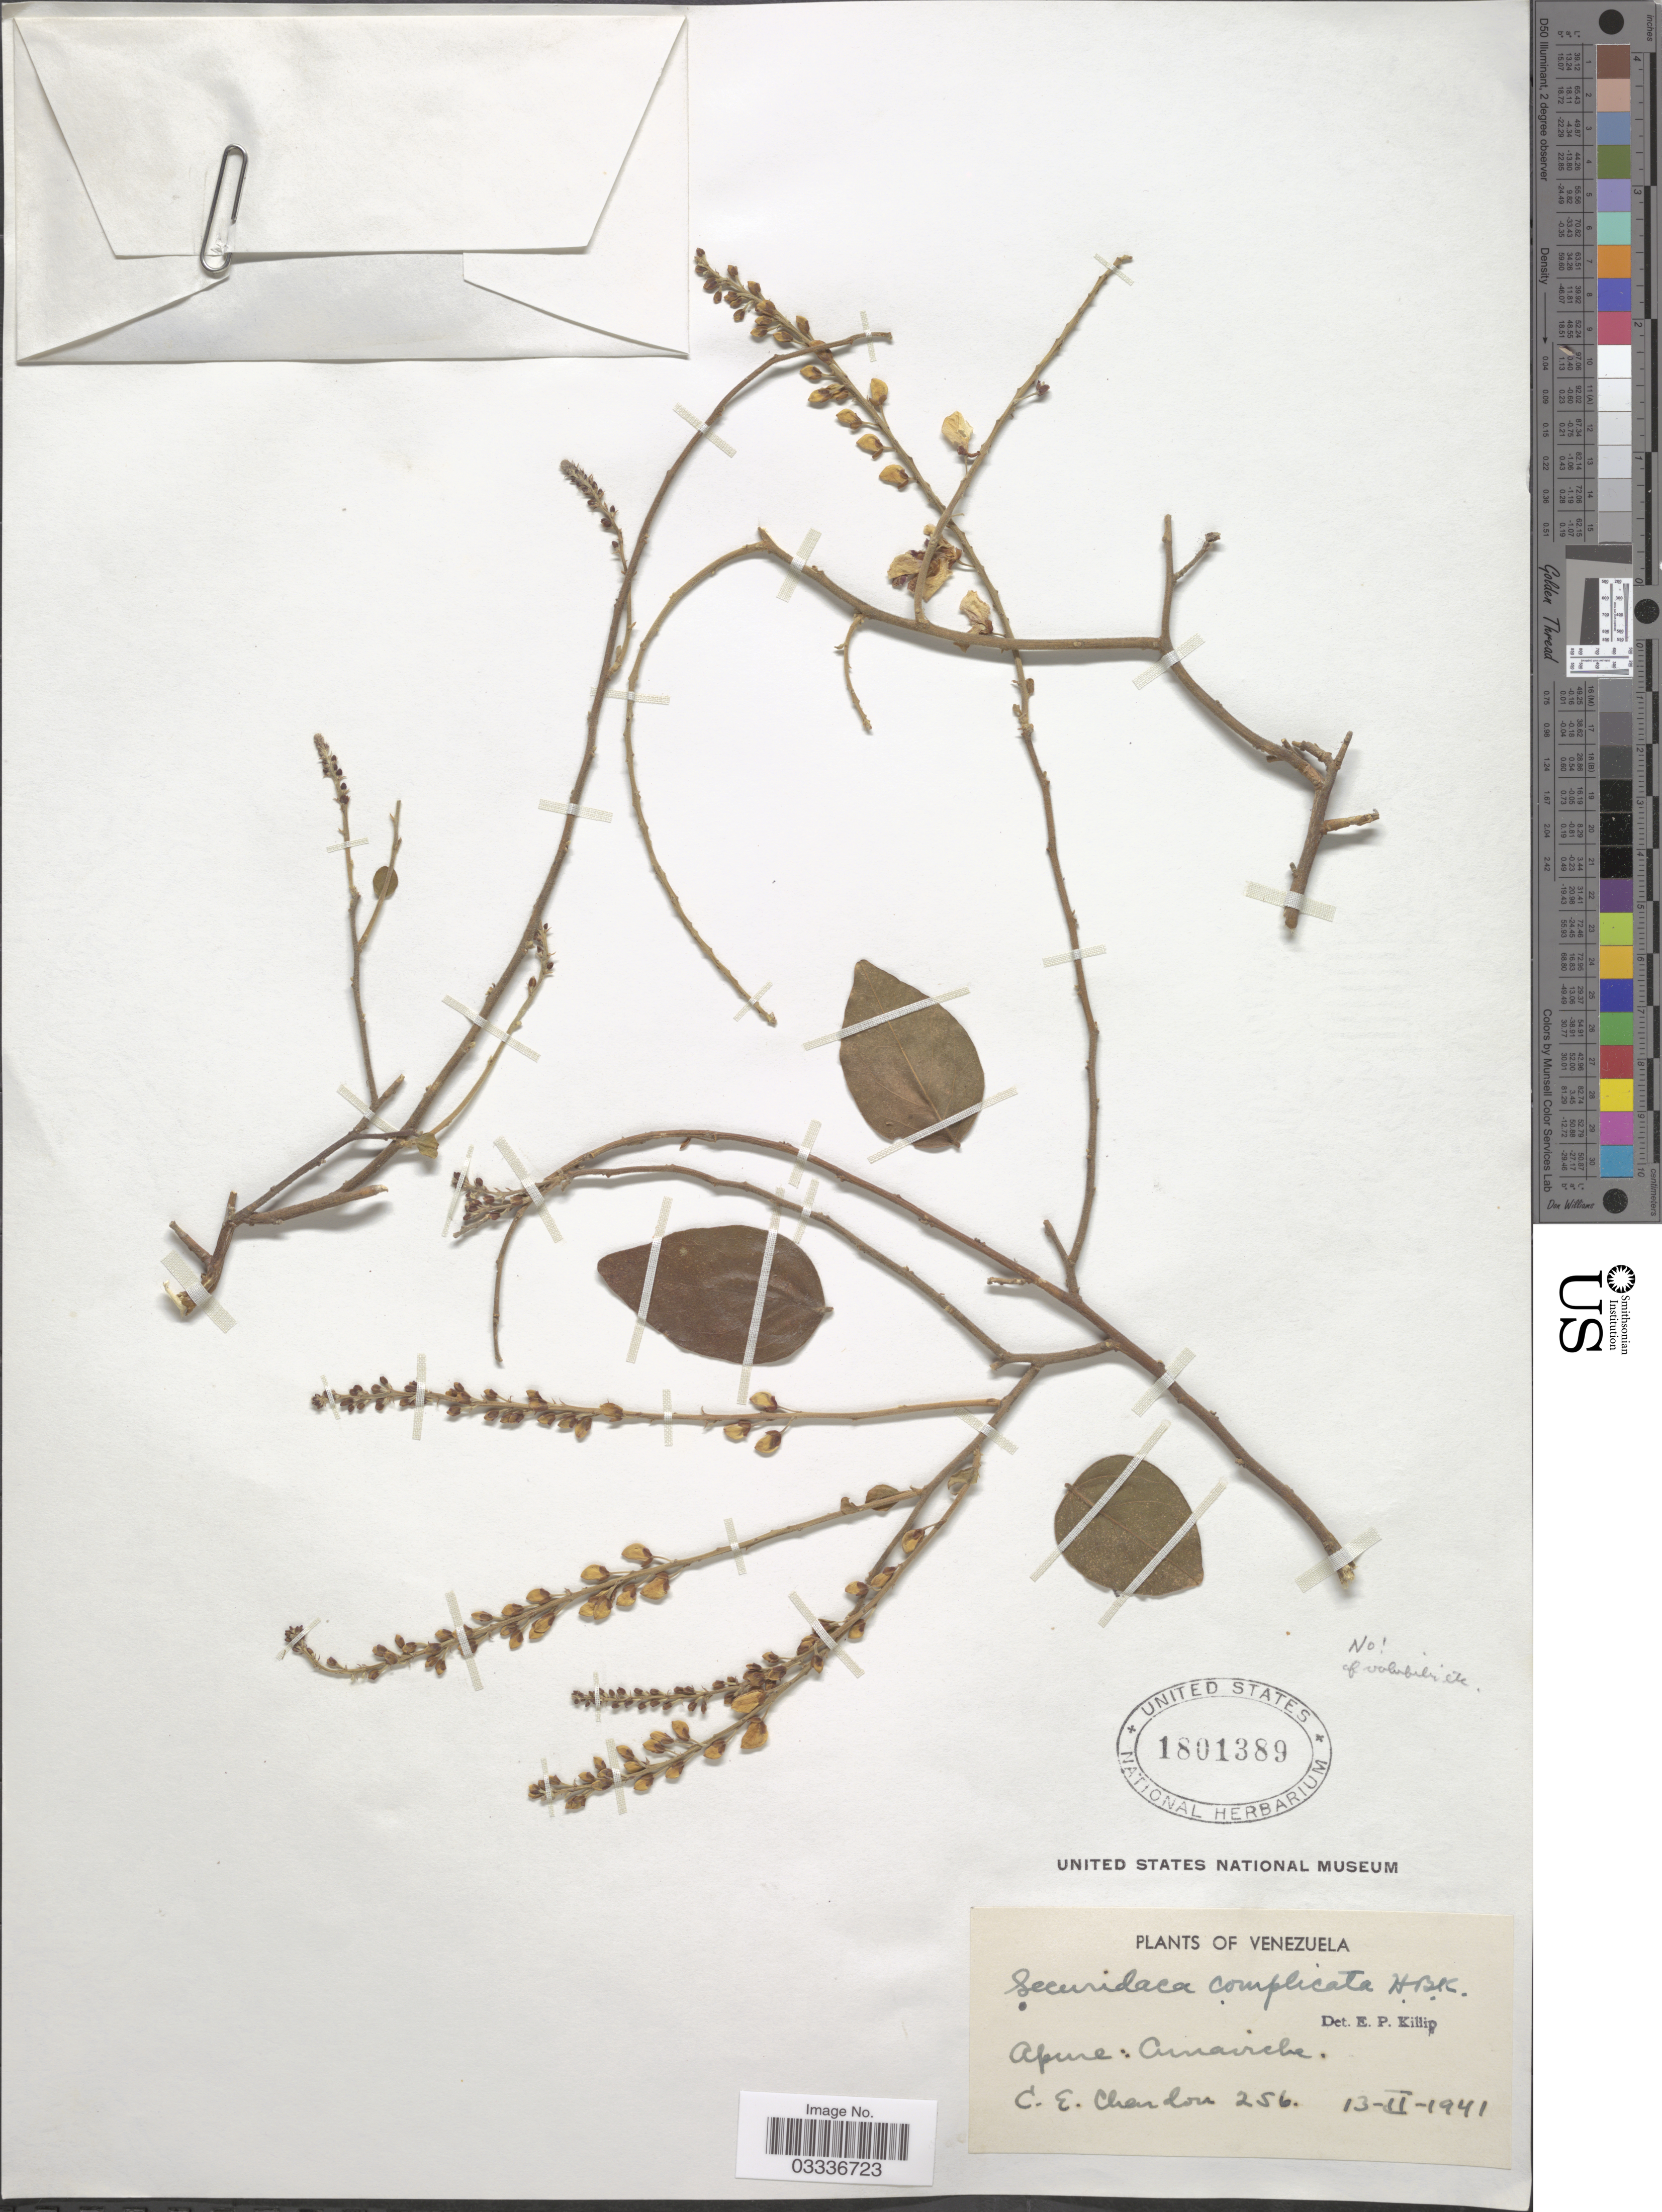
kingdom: Plantae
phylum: Tracheophyta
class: Magnoliopsida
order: Fabales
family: Polygalaceae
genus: Securidaca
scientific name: Securidaca sp.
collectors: C. E. Chardón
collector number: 256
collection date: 1941-02-13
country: Venezuela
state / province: Apure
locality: Cunariche [interpreted].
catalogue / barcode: US 1801389